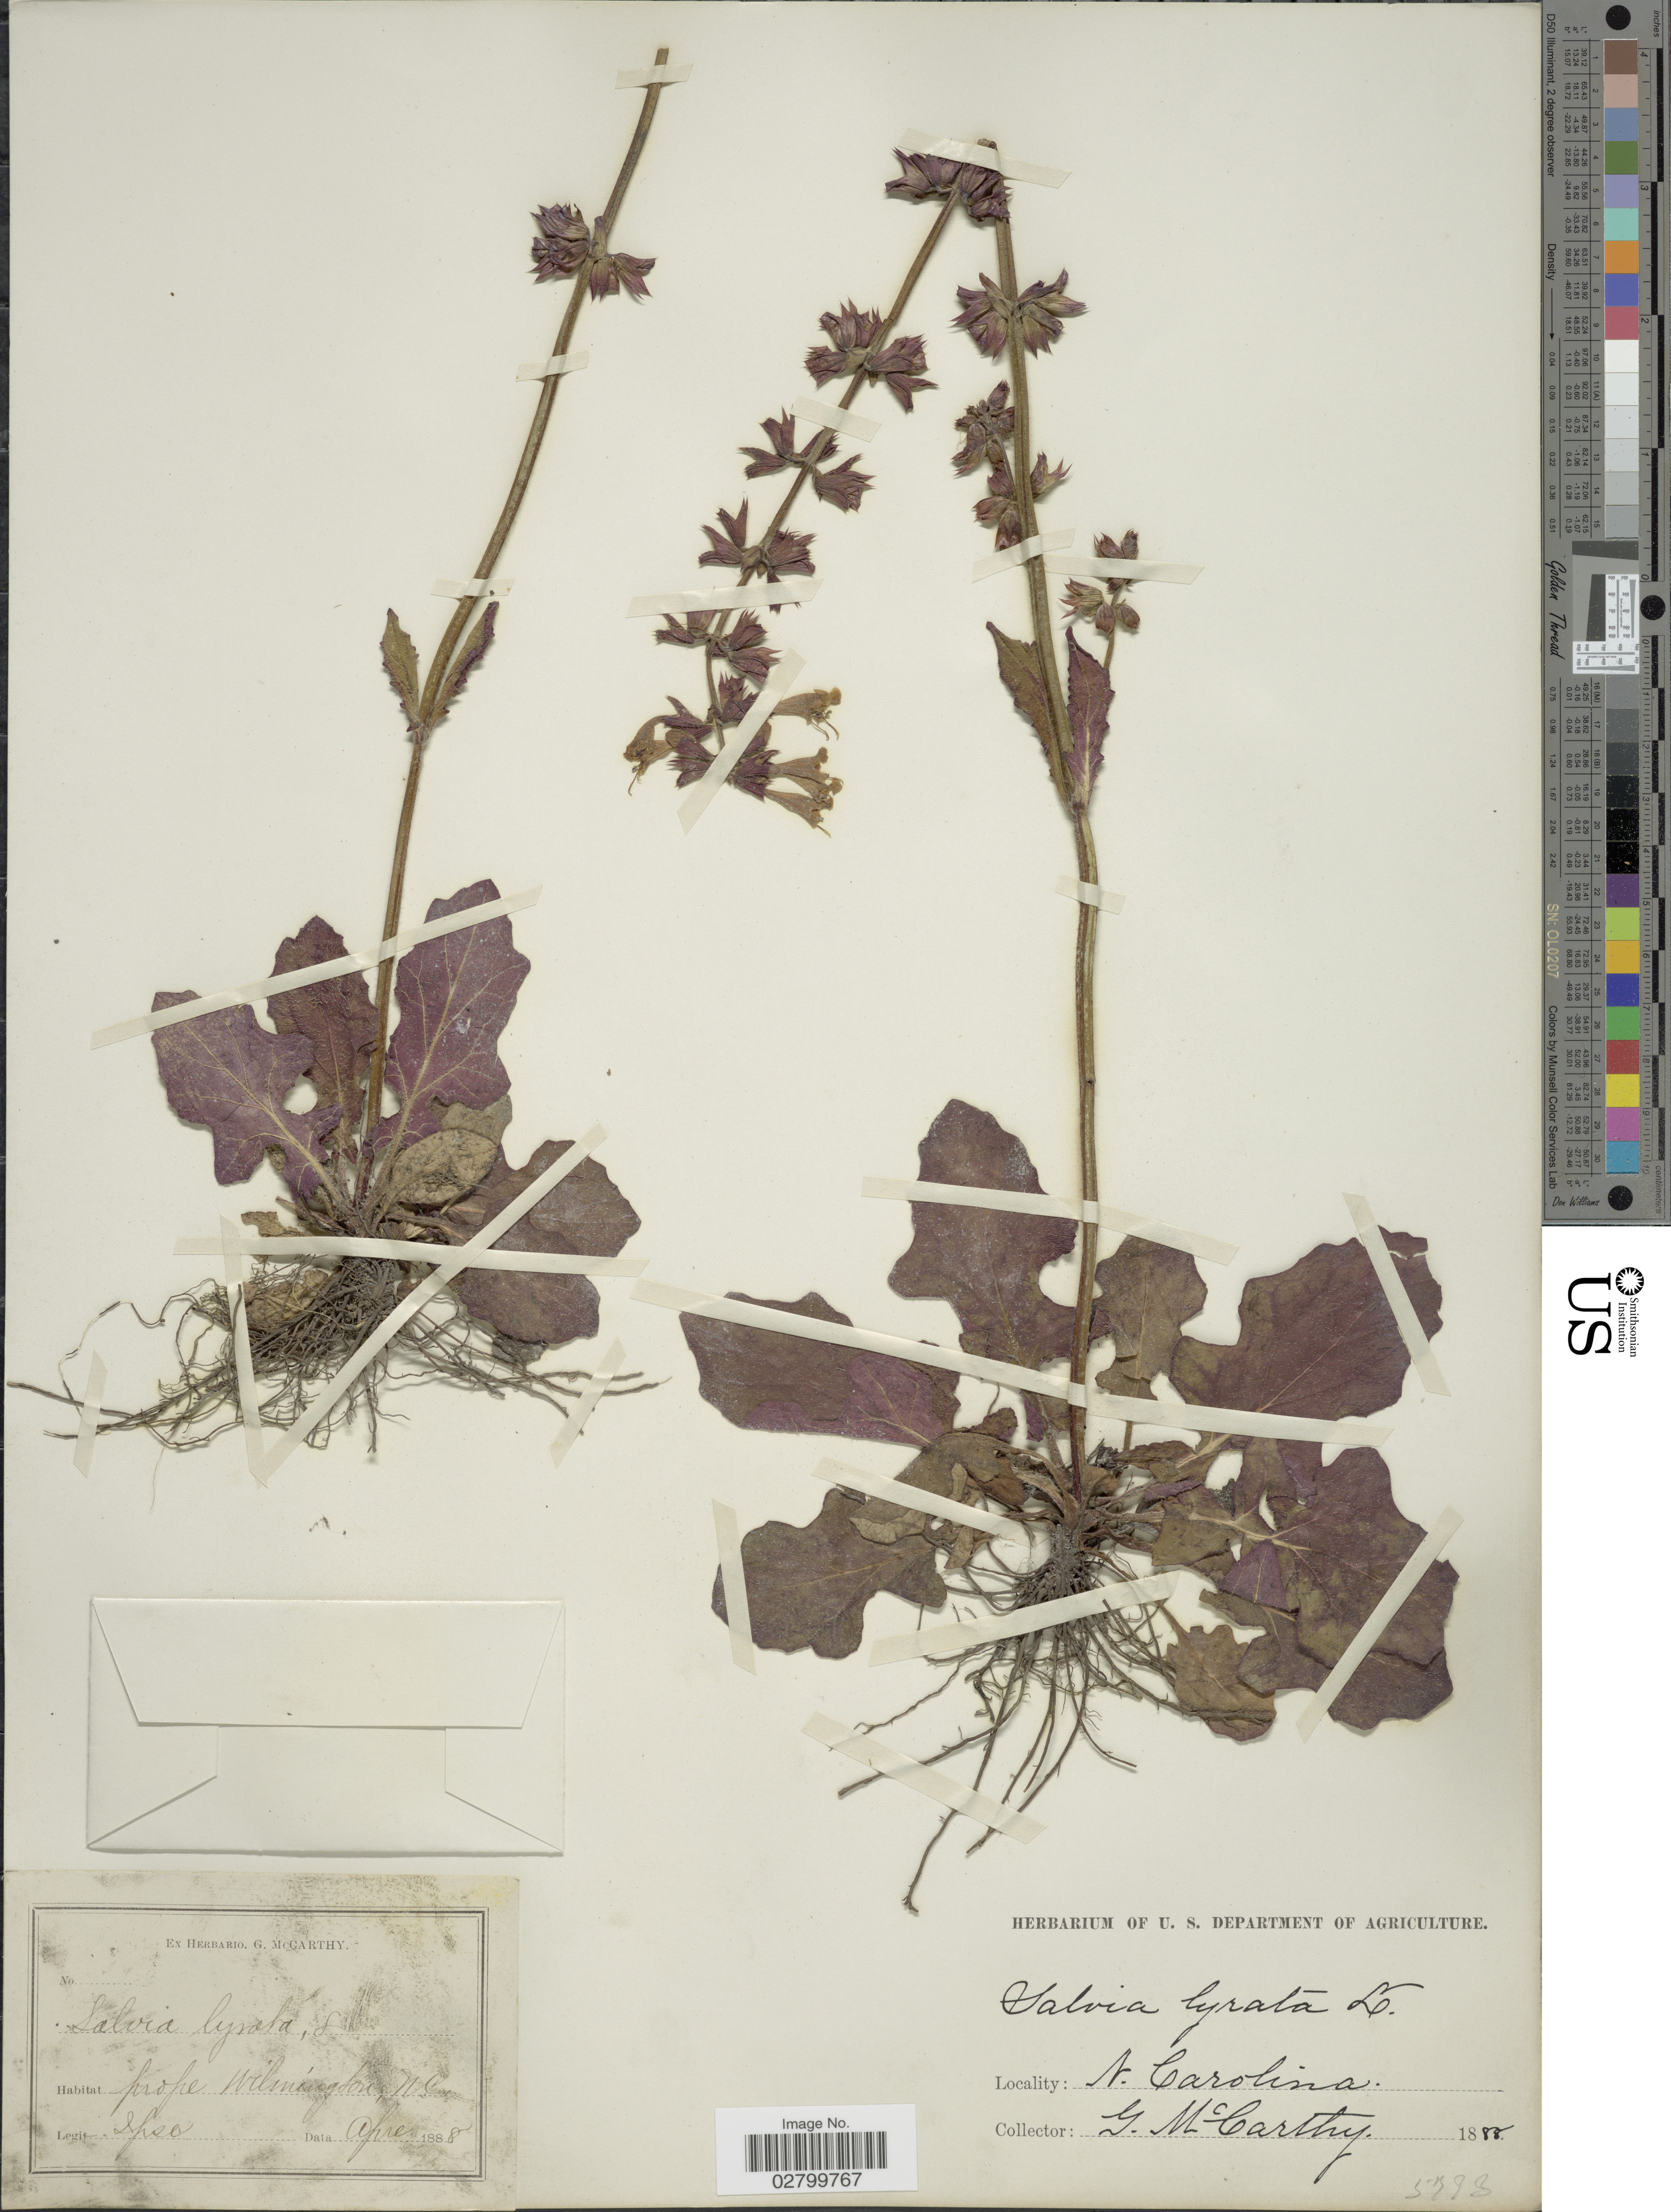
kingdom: Plantae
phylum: Tracheophyta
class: Magnoliopsida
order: Lamiales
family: Lamiaceae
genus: Salvia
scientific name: Salvia lyrata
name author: L.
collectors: G. McCarthy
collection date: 1888-04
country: United States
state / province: North Carolina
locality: Prope Wilmington, N.C.